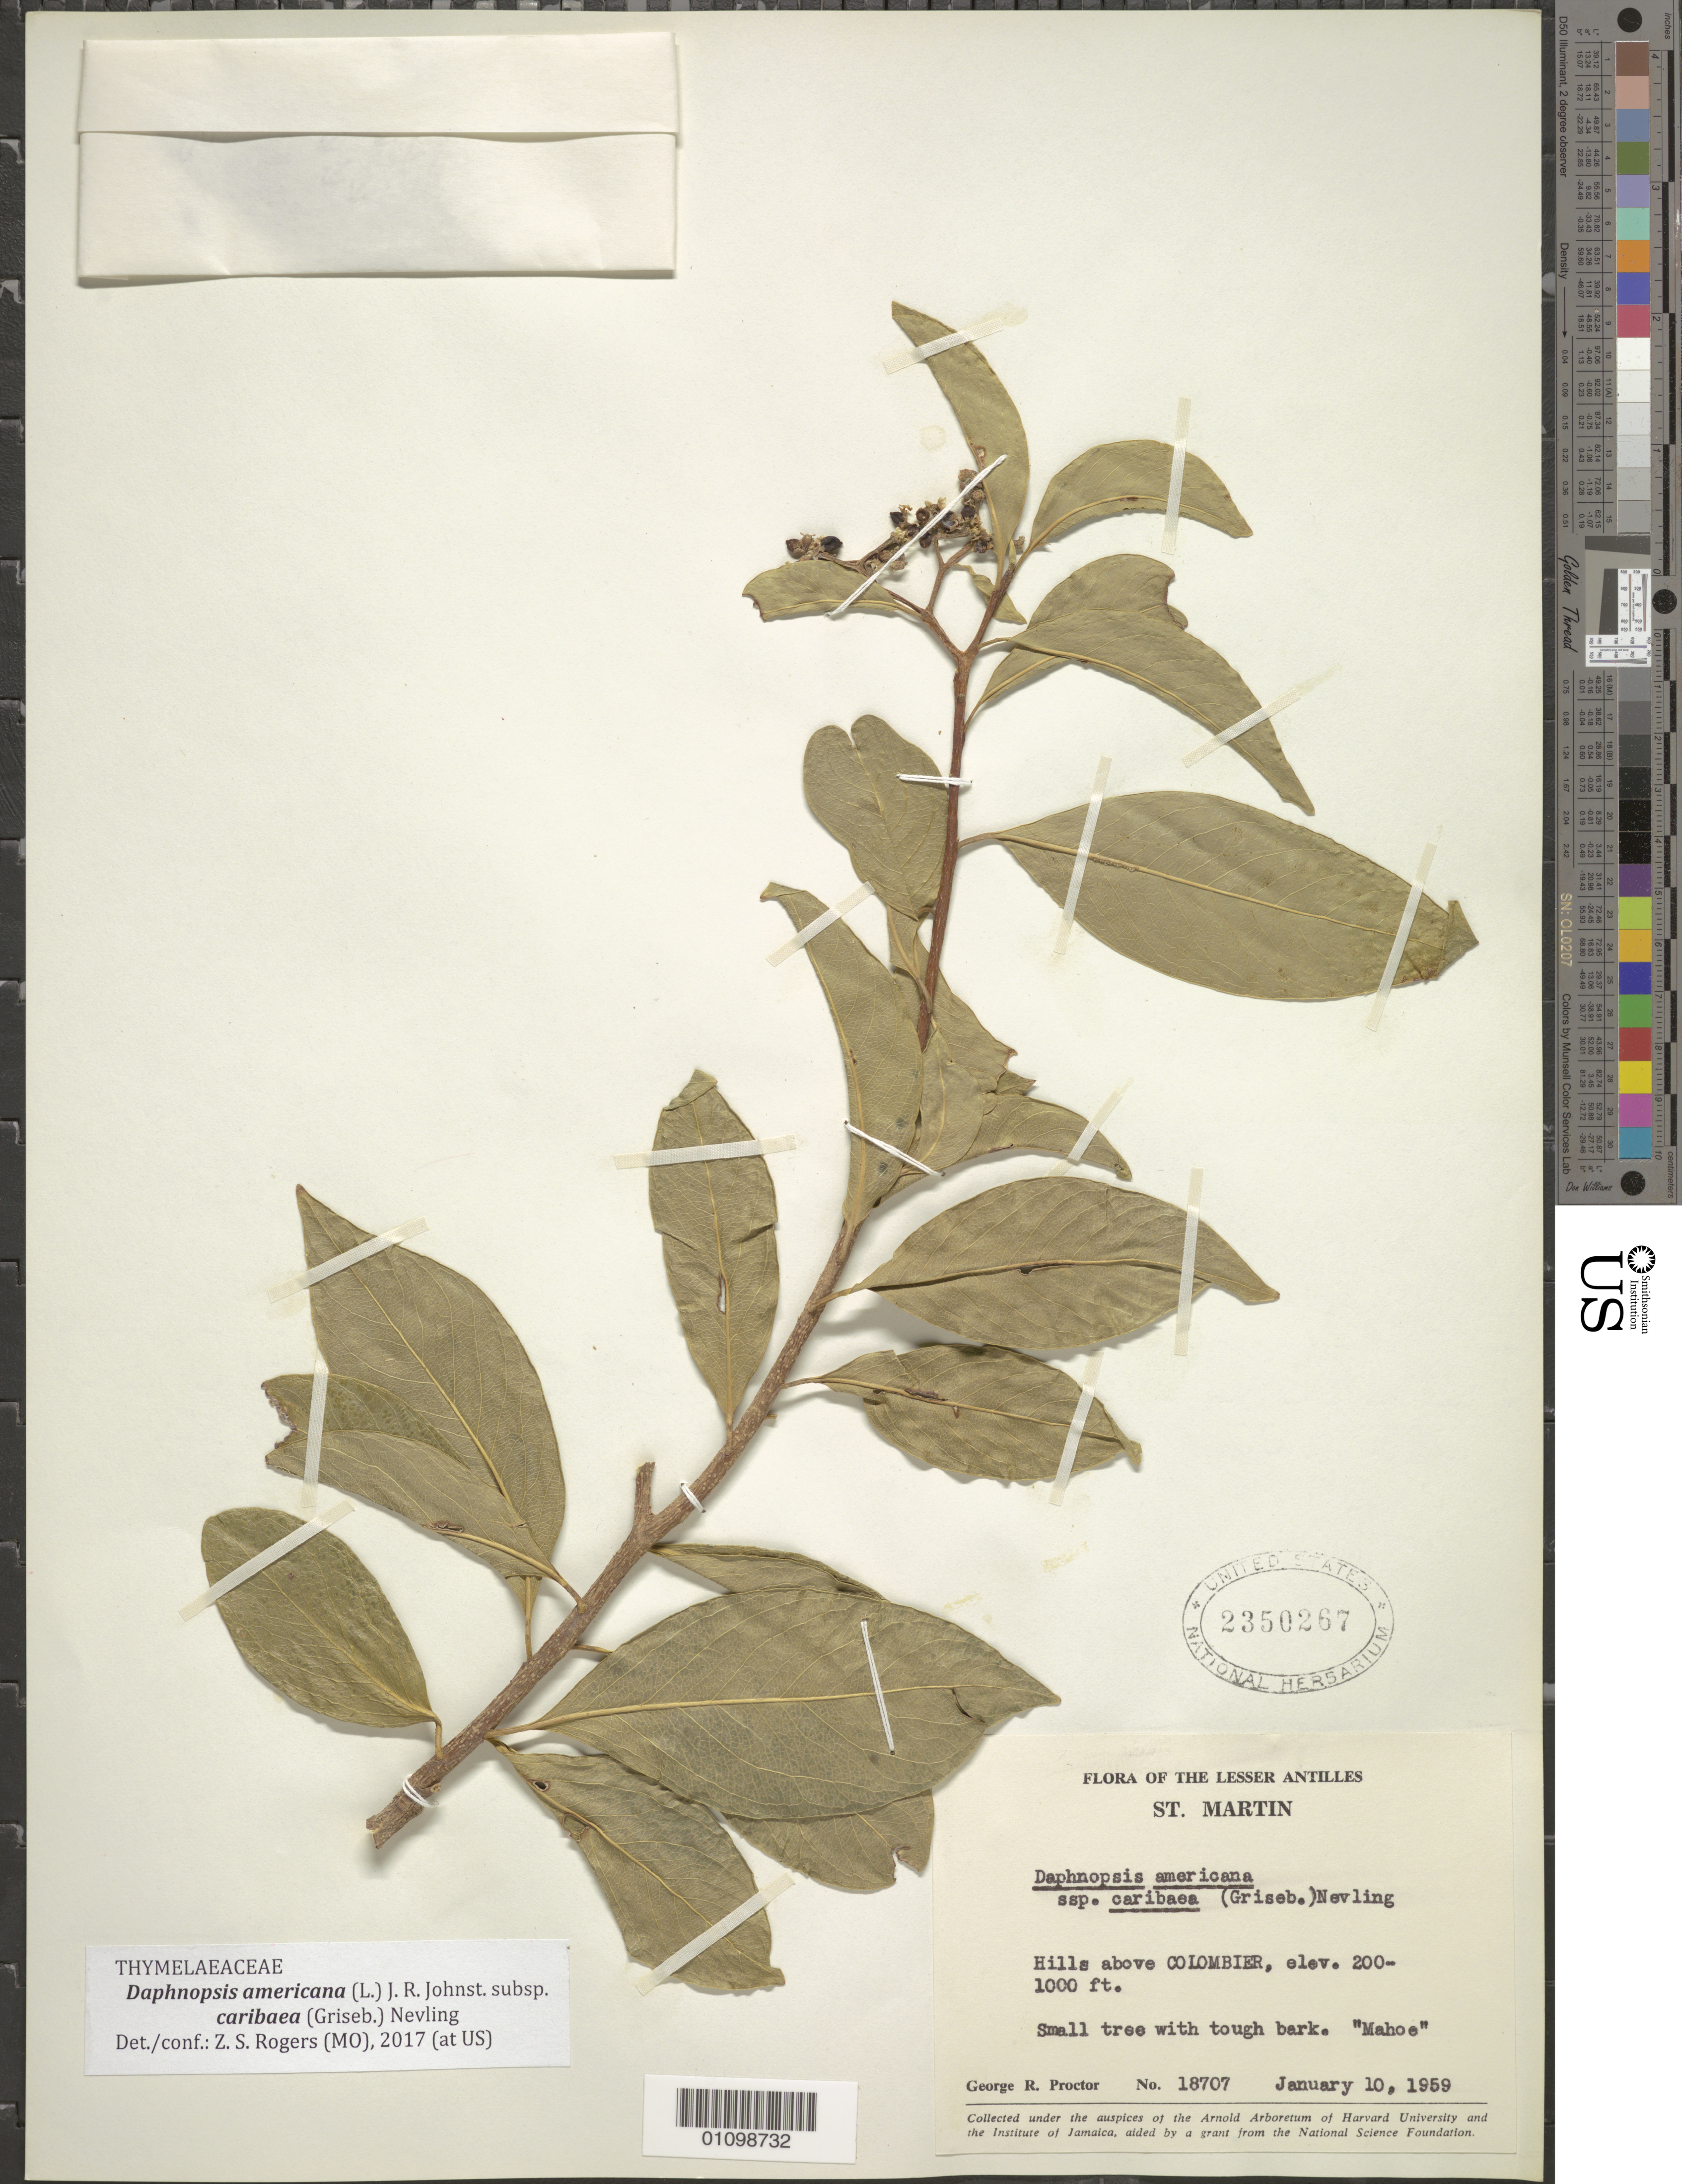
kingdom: Plantae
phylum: Tracheophyta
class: Magnoliopsida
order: Malvales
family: Thymelaeaceae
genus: Daphnopsis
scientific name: Daphnopsis americana subsp. caribaea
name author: (Griseb.) Nevling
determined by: Rogers, Z. S.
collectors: G. R. Proctor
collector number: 18707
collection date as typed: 10 Jan 1959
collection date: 1959-01-10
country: Sint Maartin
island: Sint Maarten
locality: Hills above Colombier.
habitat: Hills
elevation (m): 61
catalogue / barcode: US 2350267